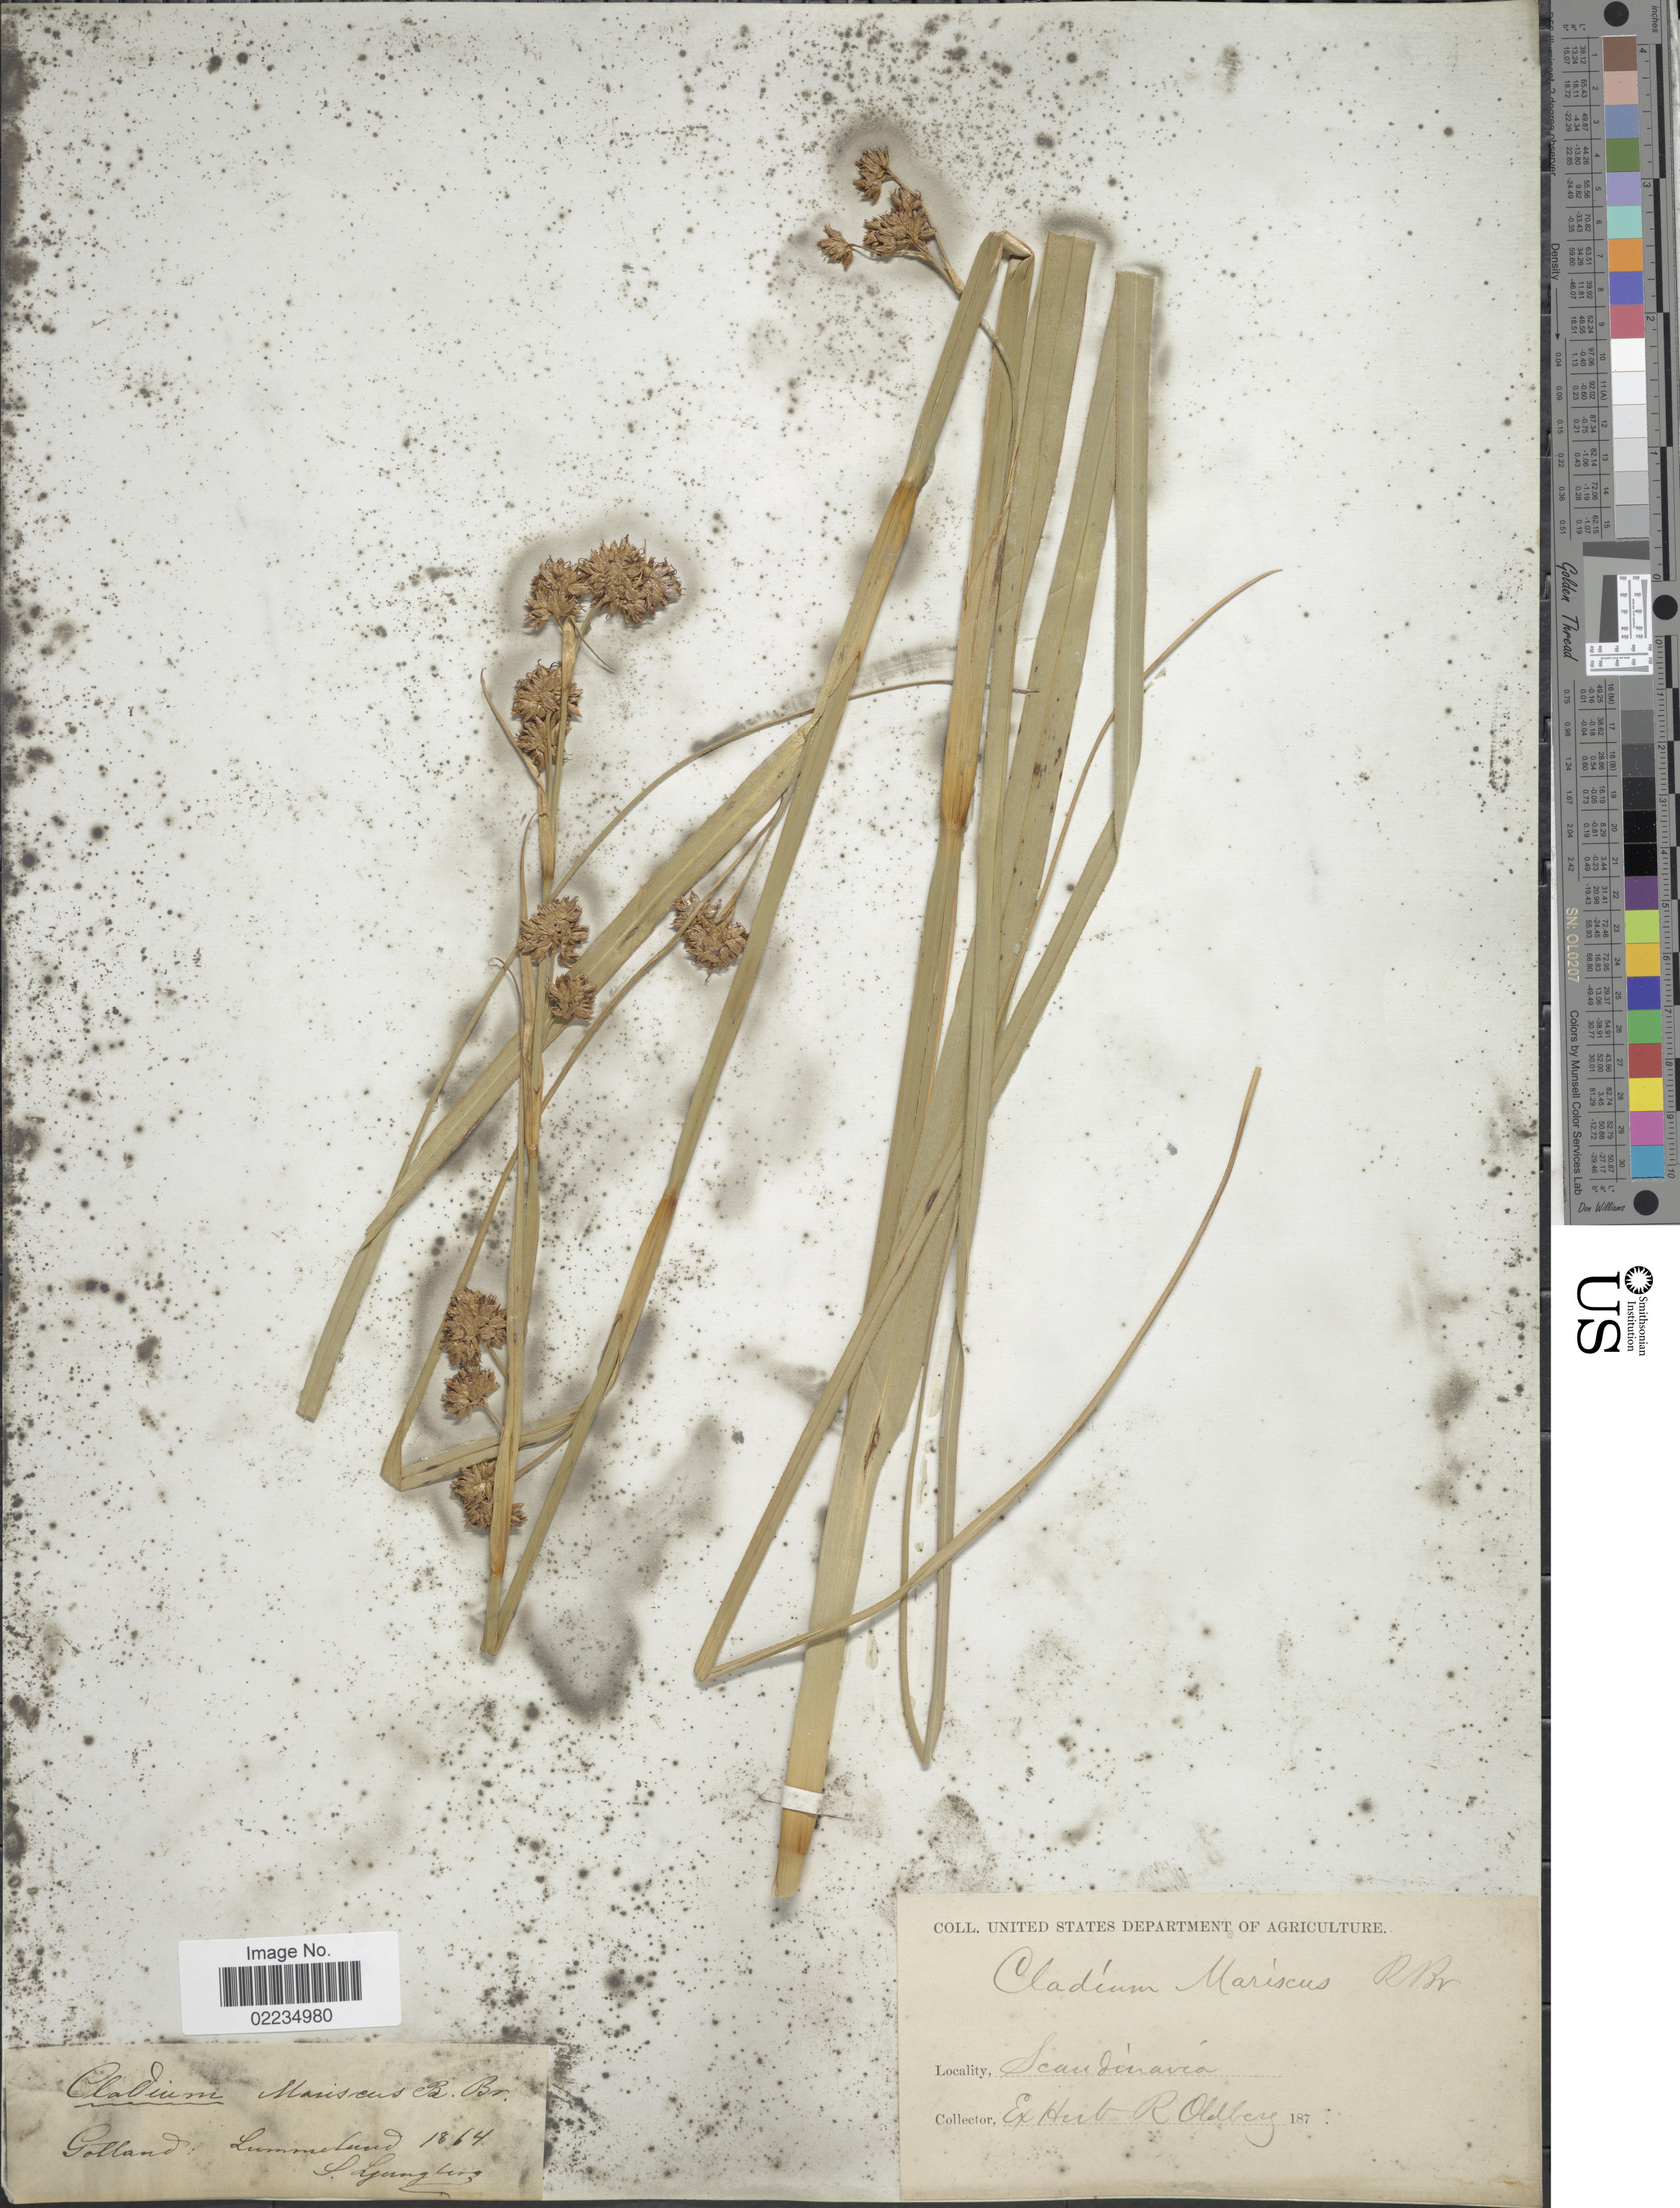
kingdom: Plantae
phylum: Tracheophyta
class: Liliopsida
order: Poales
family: Cyperaceae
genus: Cladium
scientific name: Cladium mariscus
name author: (L.) Pohl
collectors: S. Lyungberg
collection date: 1864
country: Sweden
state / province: Gotland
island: Gotland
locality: Gotland, Lummelund